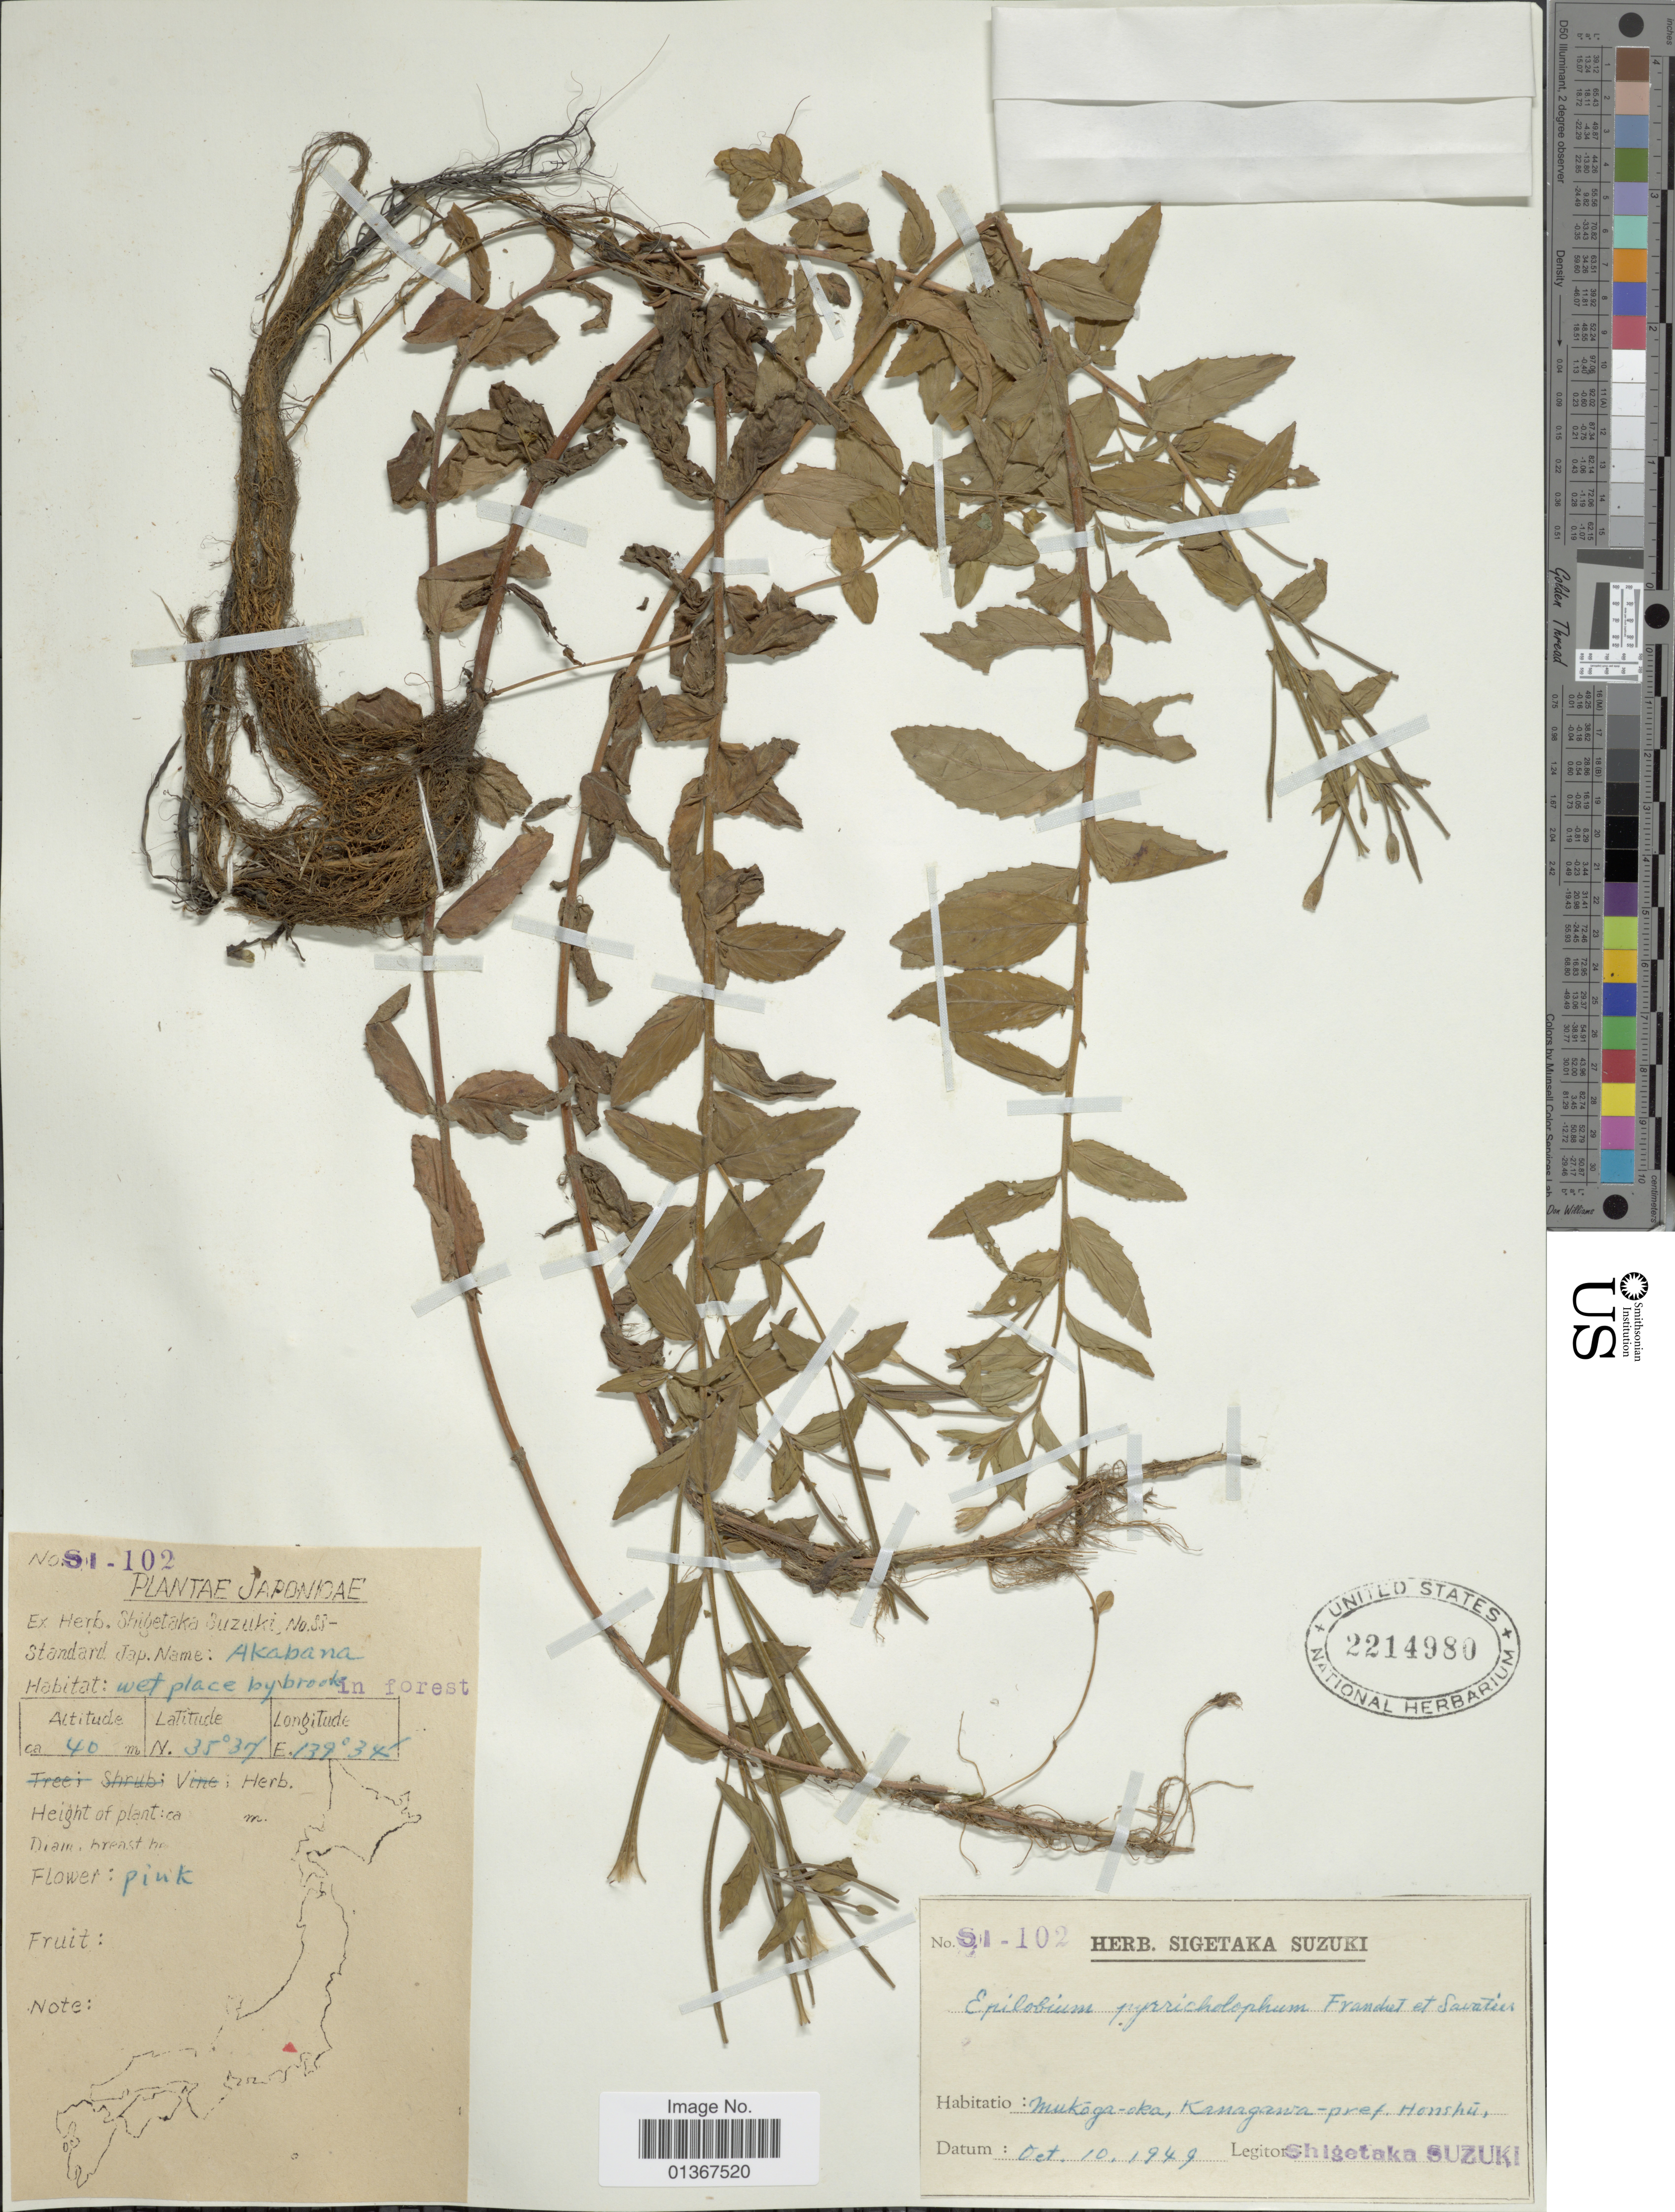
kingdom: Plantae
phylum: Tracheophyta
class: Magnoliopsida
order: Myrtales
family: Onagraceae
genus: Epilobium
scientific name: Epilobium pyrricholophum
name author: Franch. & Sav.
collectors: S. Suzuki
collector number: SI-102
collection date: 1949-10-10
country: Japan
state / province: Kanagawa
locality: Mukoga-oka, Honshu.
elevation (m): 40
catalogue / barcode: US 2214980